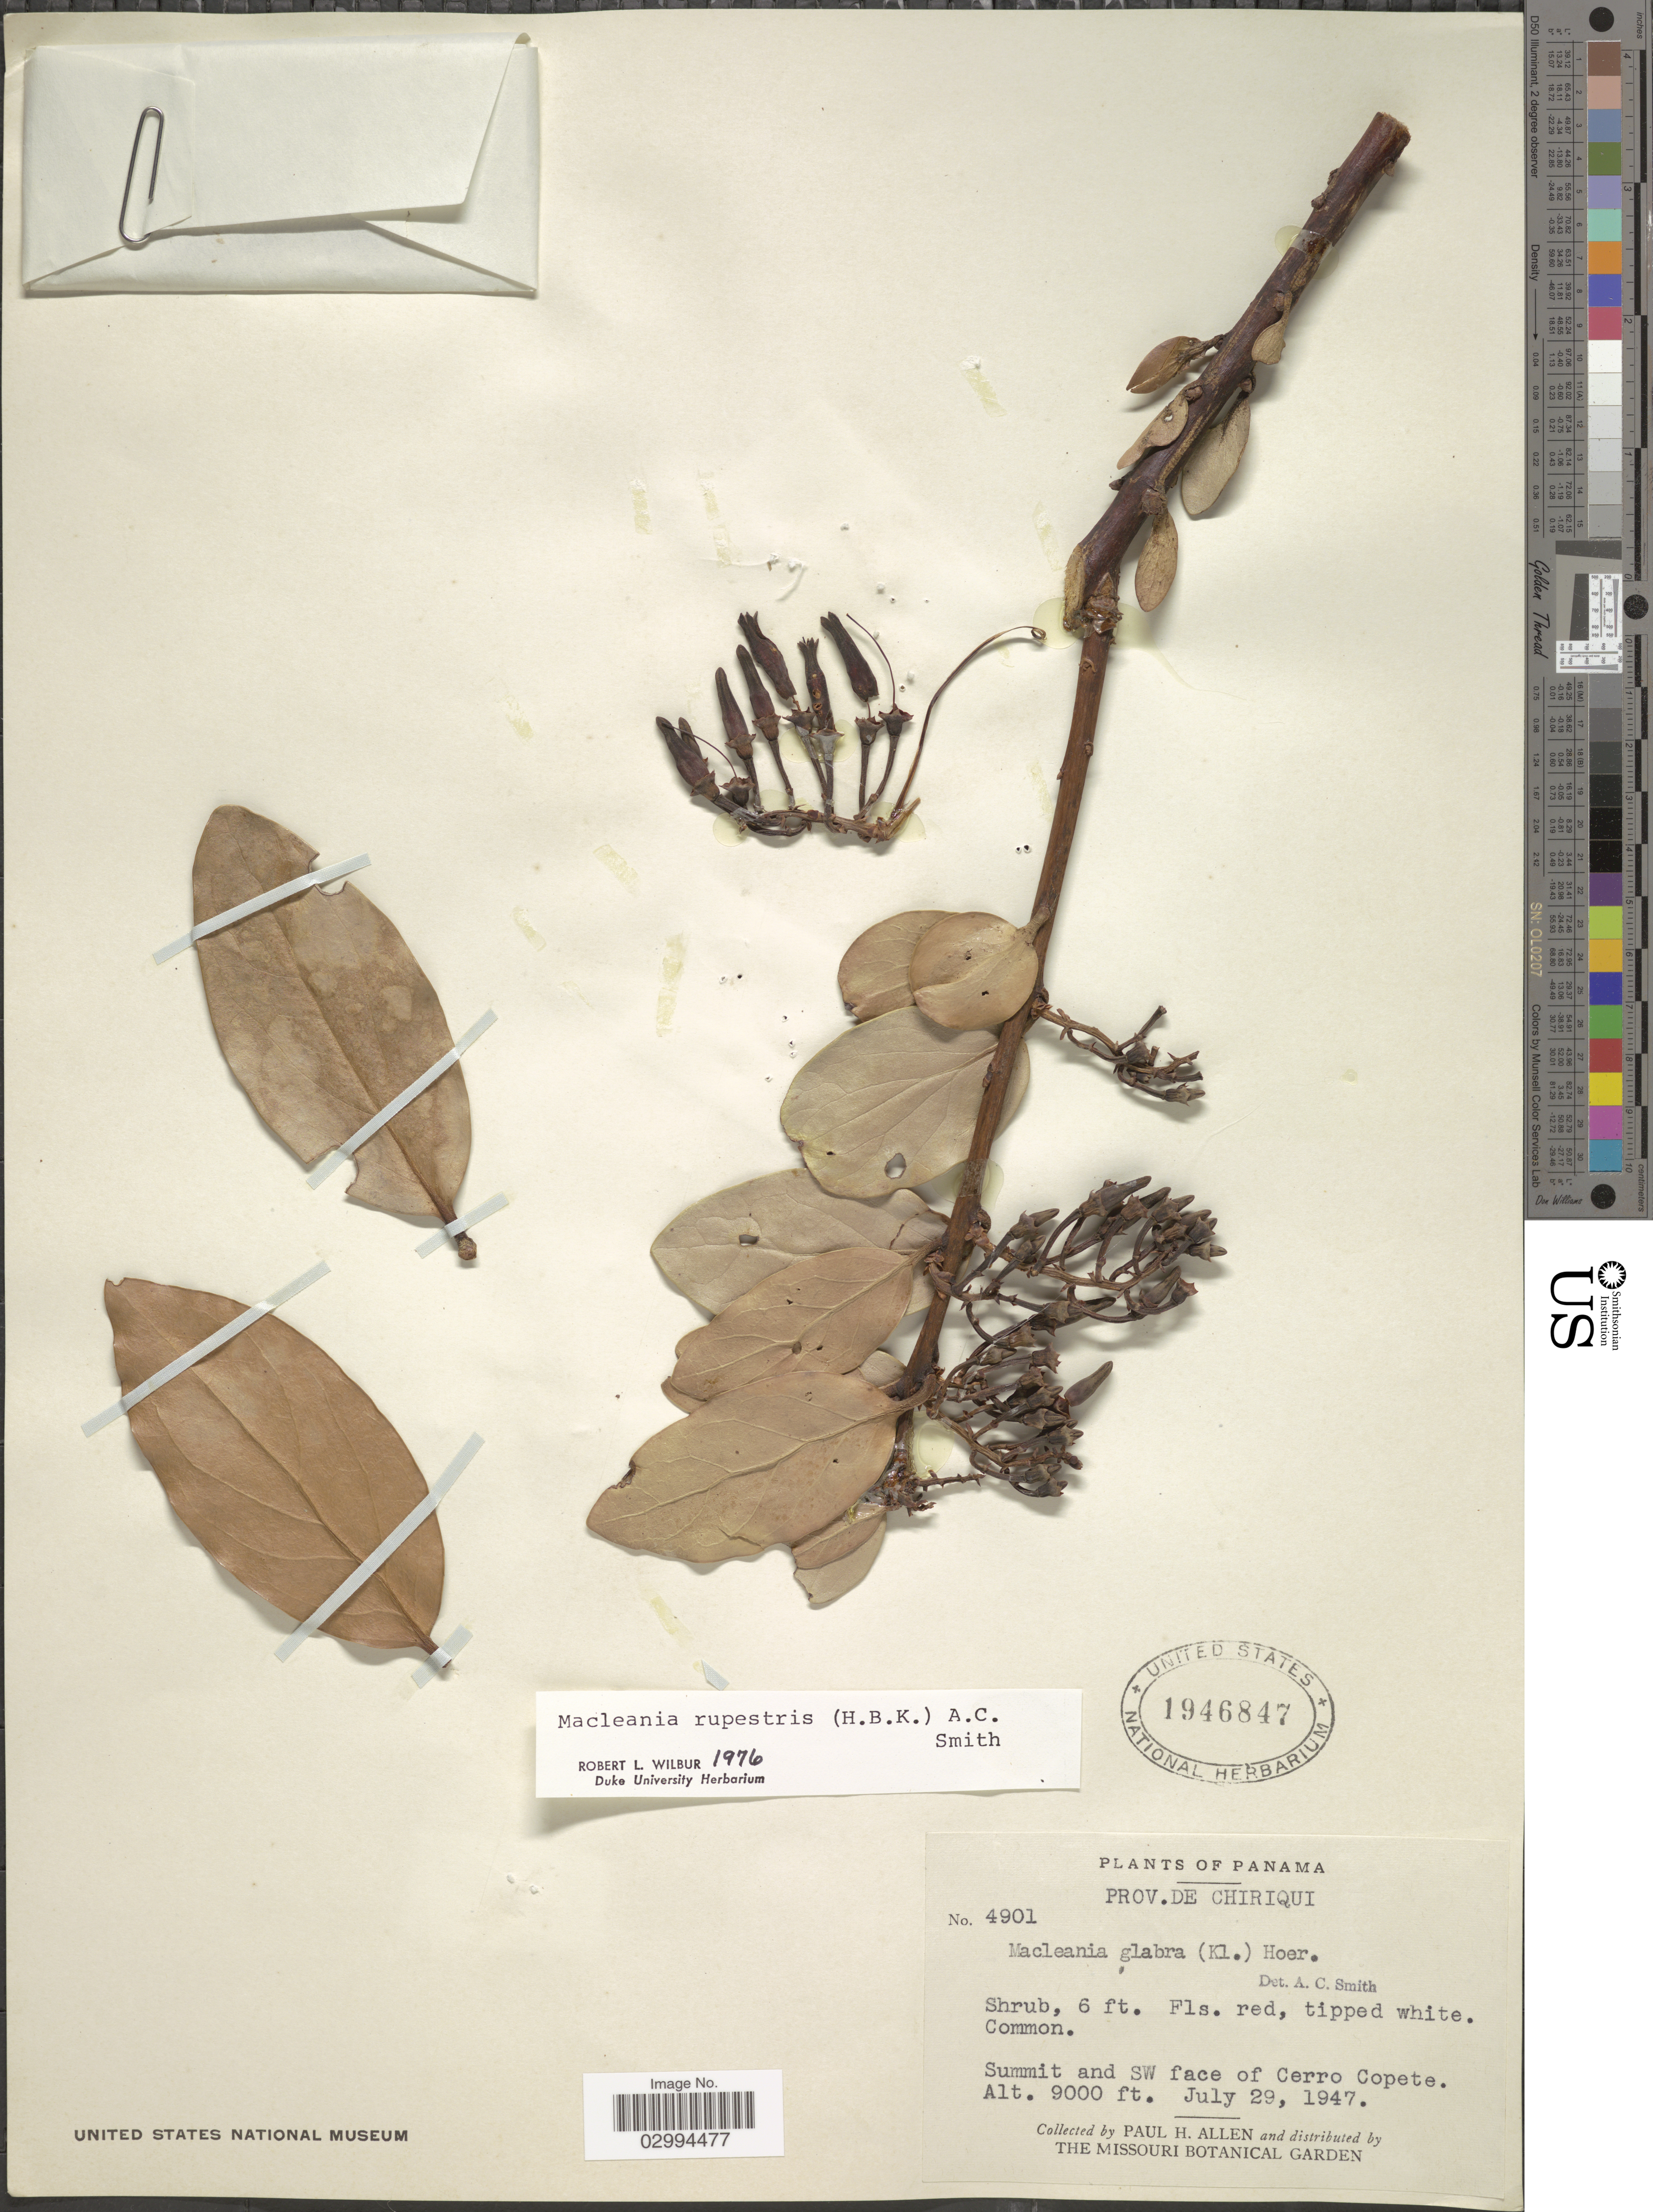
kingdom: Plantae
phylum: Tracheophyta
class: Magnoliopsida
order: Ericales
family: Ericaceae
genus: Macleania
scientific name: Macleania rupestris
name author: (Kunth) A.C. Sm.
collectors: P. H. Allen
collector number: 4901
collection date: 1947-07-29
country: Panama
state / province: Chiriqui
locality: Summit and SW face of Cerro Copete.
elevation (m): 2743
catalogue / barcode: US 1946847